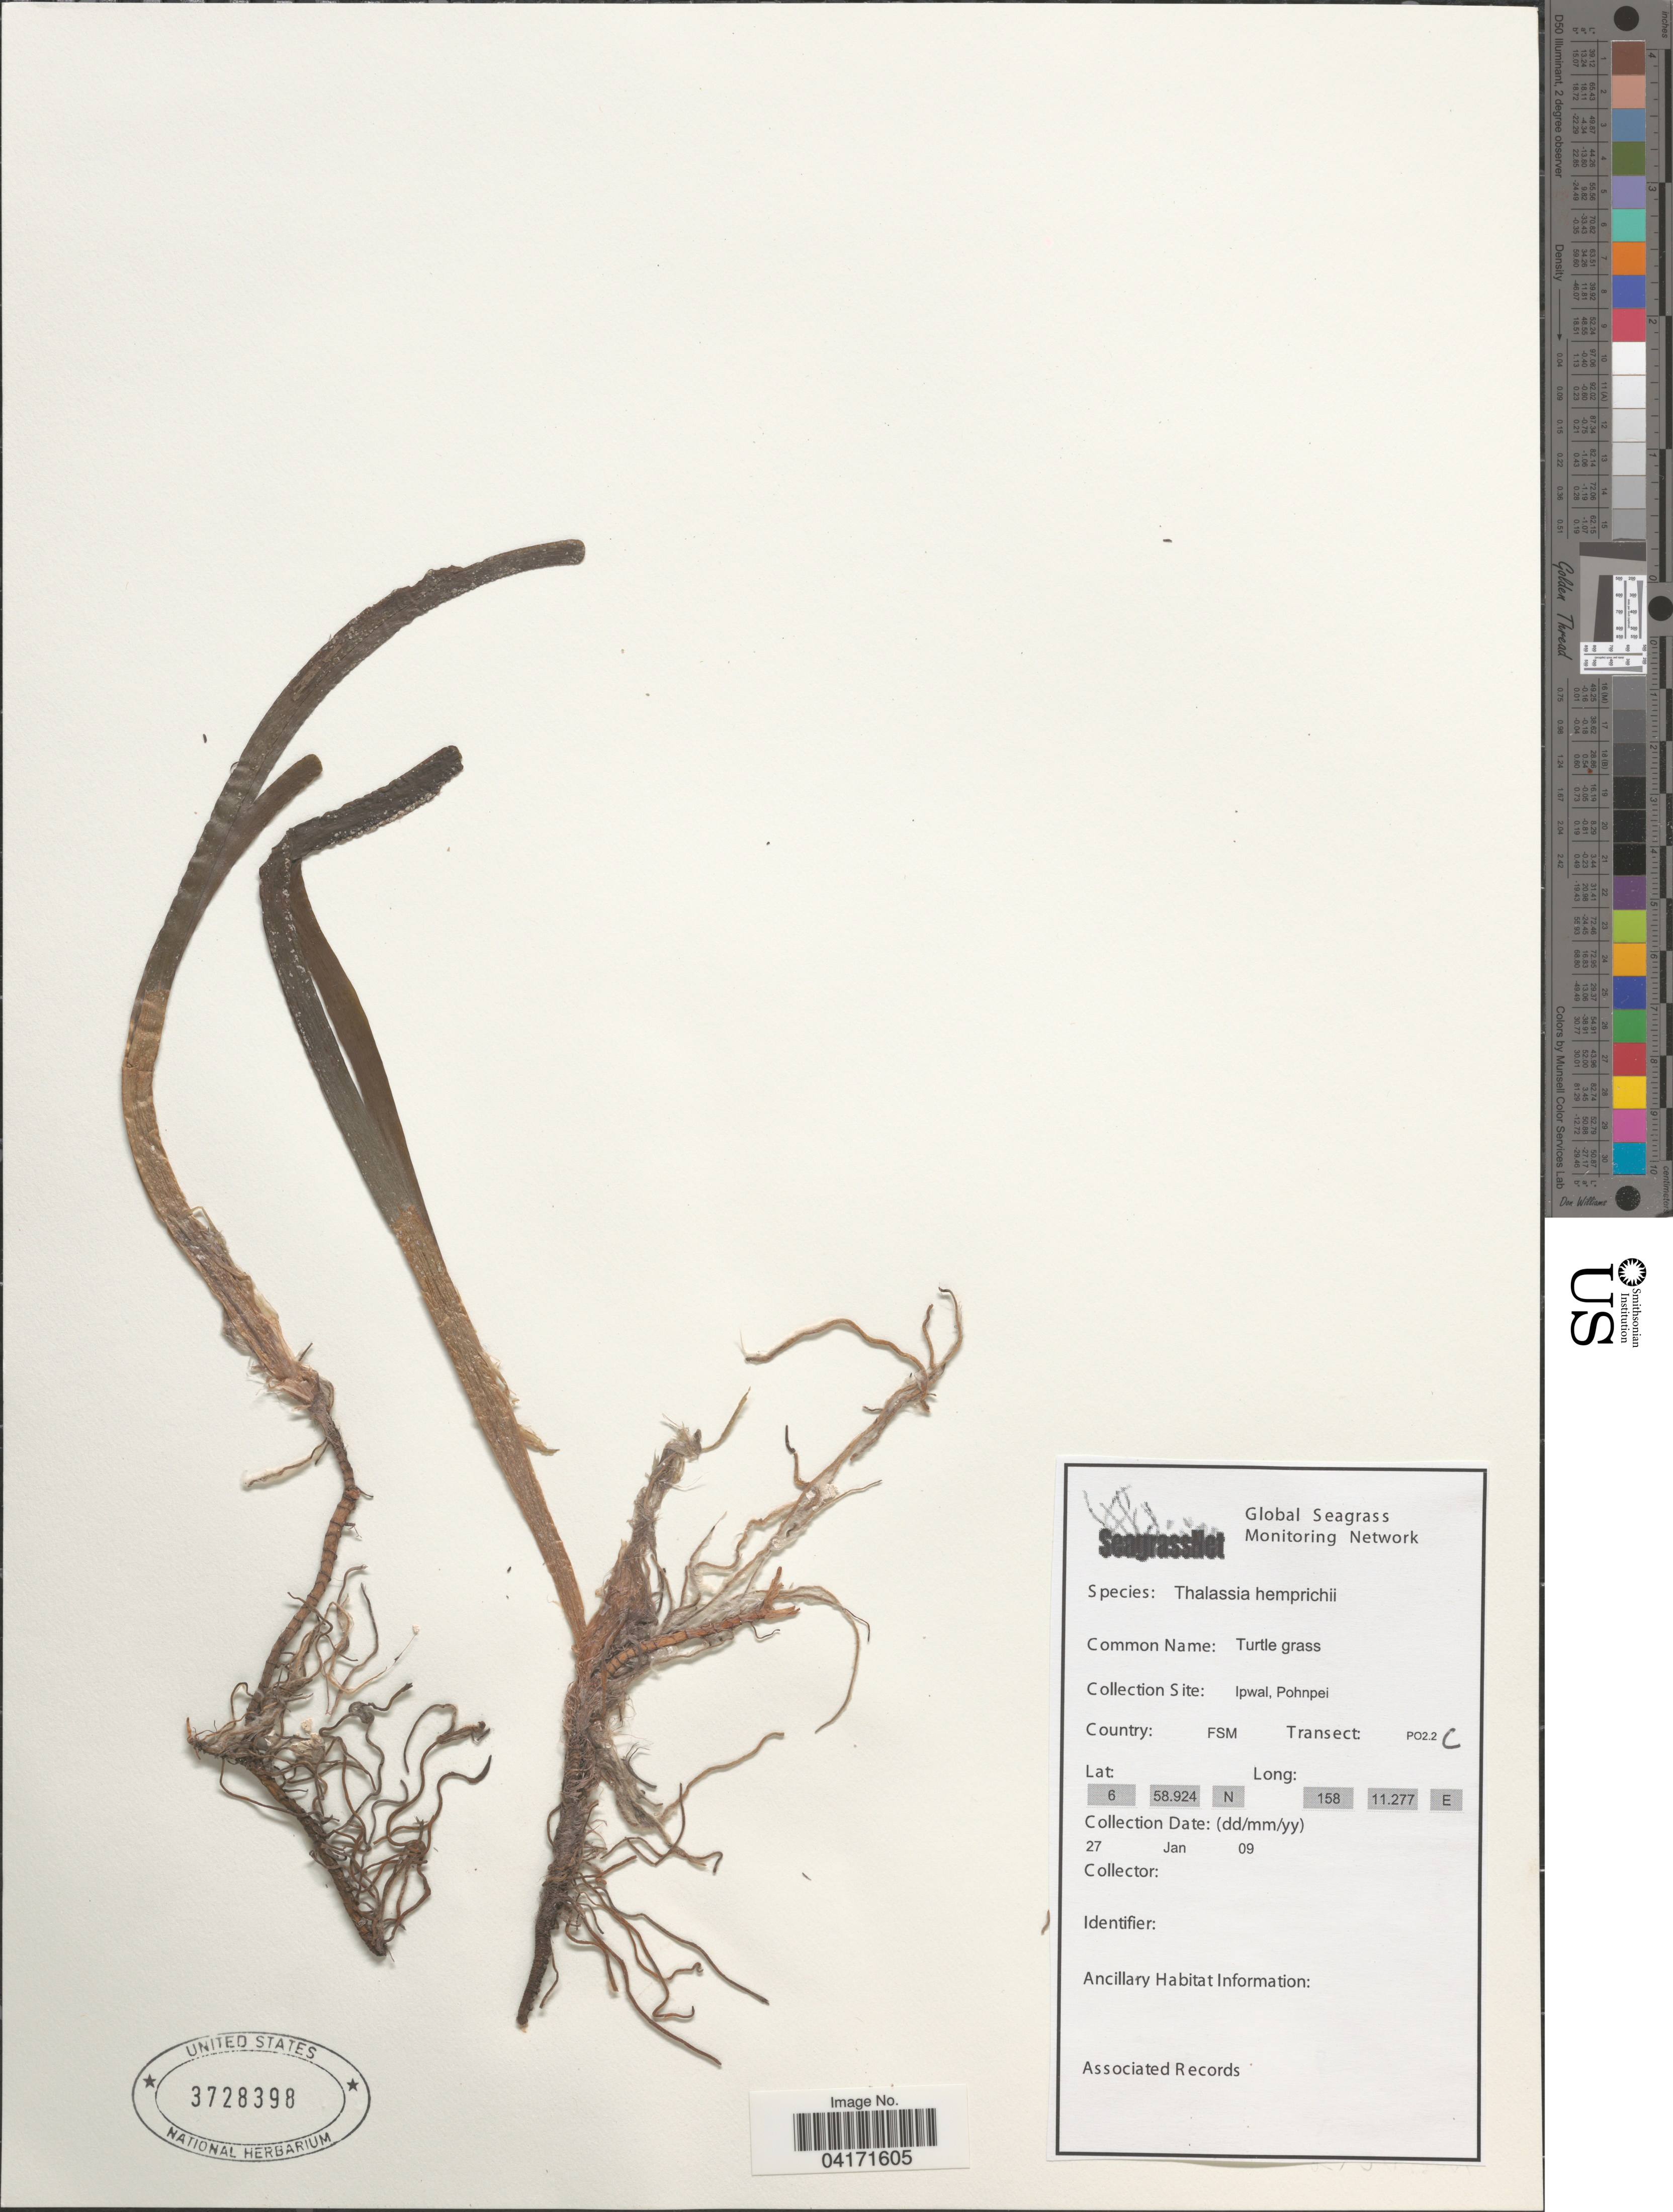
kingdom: Plantae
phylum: Tracheophyta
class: Liliopsida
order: Alismatales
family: Hydrocharitaceae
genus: Thalassia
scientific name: Thalassia hemprichii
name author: Asch.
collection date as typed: Transcribed d/m/y: 27/1/9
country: Micronesia, Federated States of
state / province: Pohnpei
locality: Ipwal. Transect: PO2.2 C.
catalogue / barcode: US 3728398